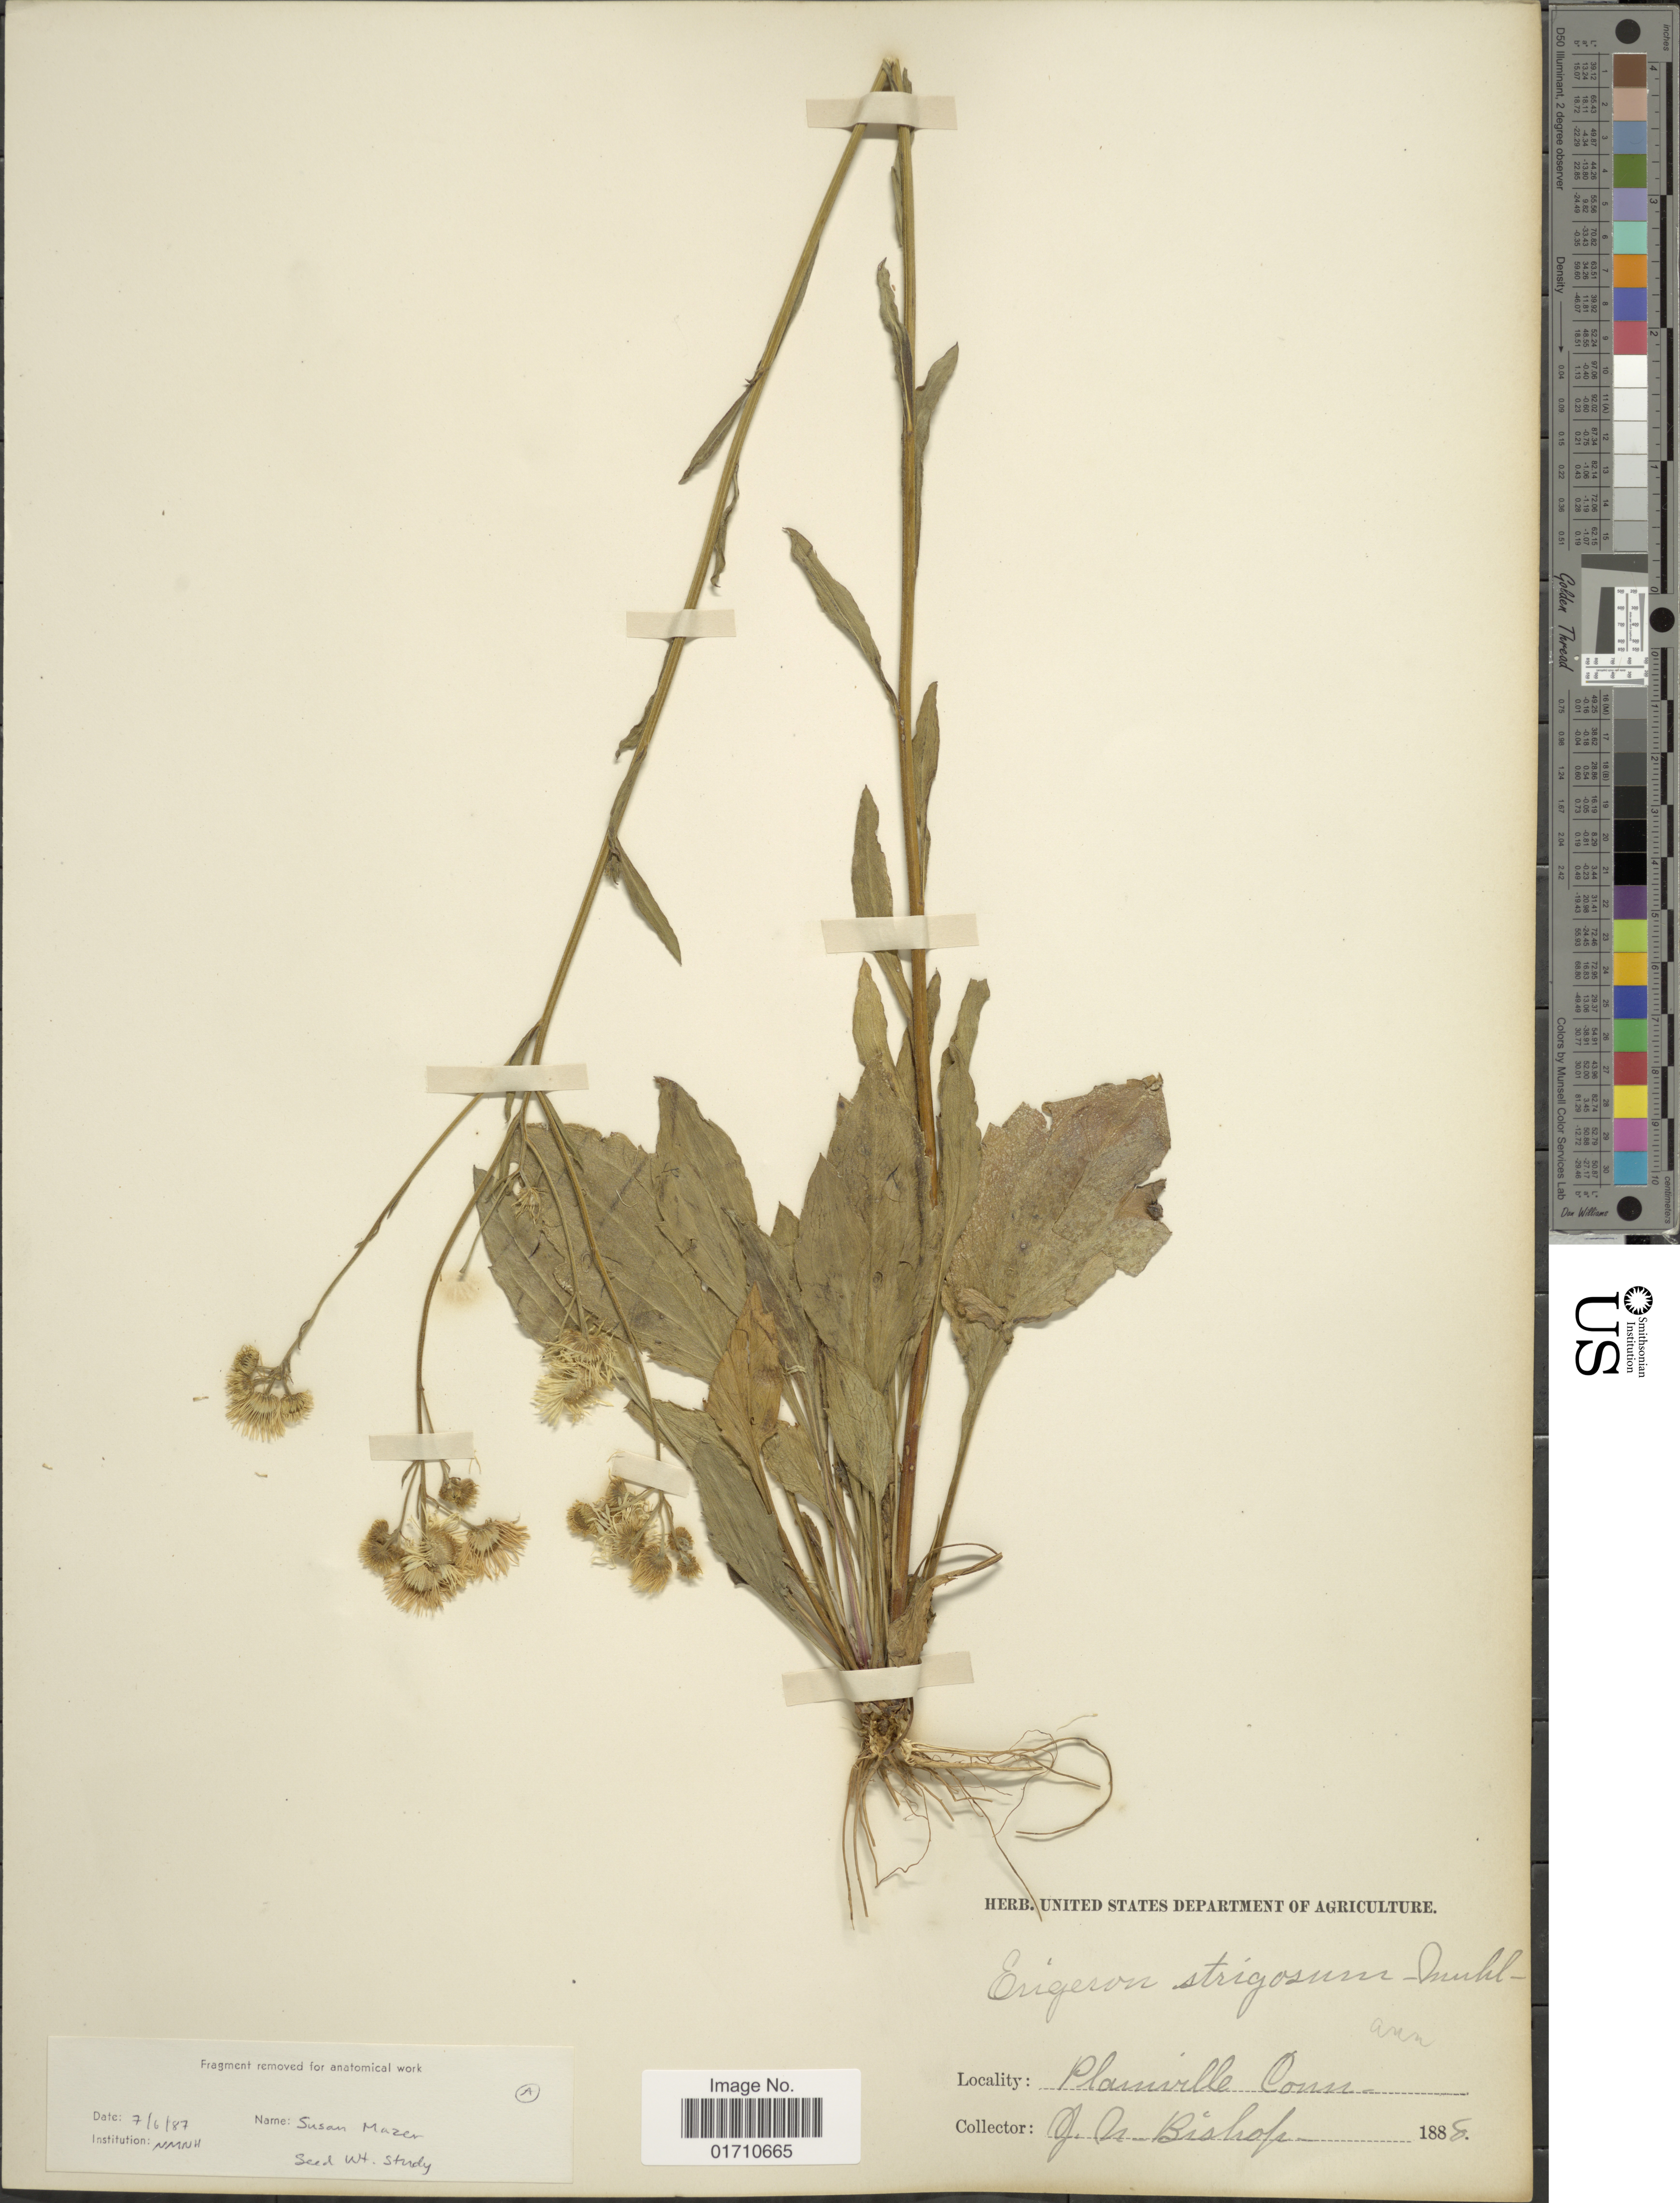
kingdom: Plantae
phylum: Tracheophyta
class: Magnoliopsida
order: Asterales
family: Asteraceae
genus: Erigeron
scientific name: Erigeron annuus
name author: (L.) Pers.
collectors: J. Bishop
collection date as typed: Transcribed d/m/y: 6/7/87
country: United States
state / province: Connecticut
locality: Plainville